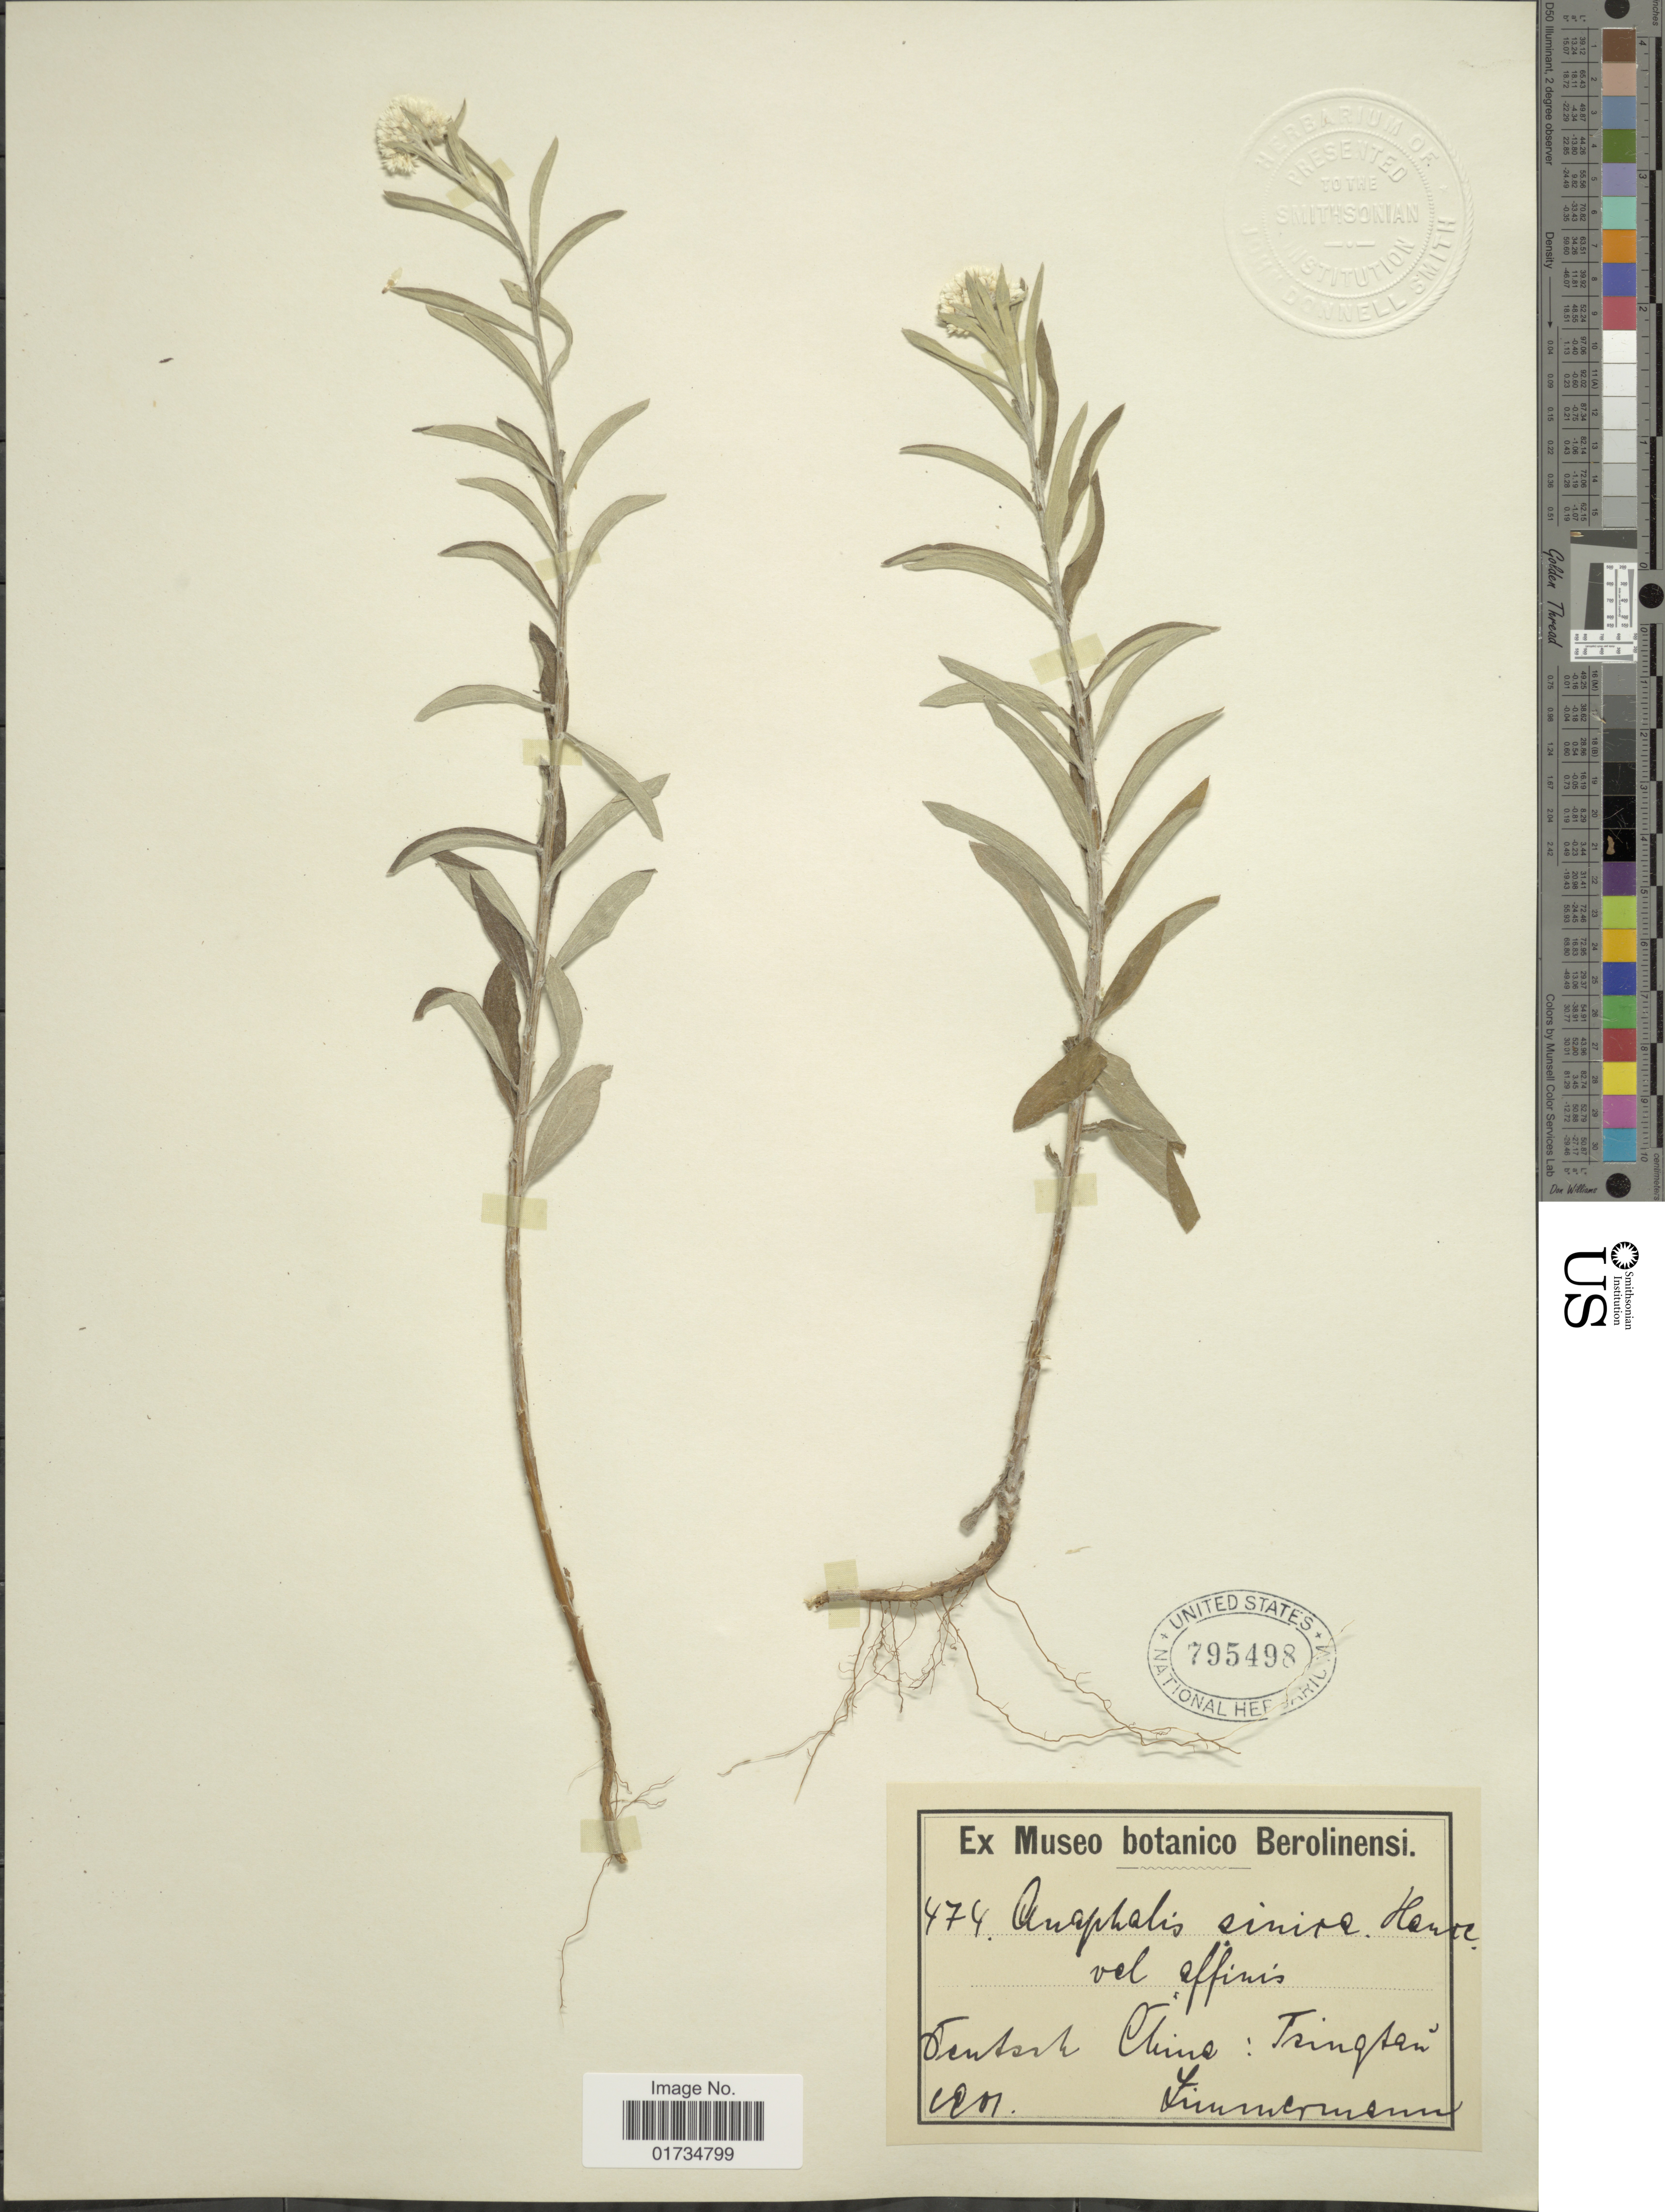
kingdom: Plantae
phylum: Tracheophyta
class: Magnoliopsida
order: Asterales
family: Asteraceae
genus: Anaphalis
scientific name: Anaphalis sinica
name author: Hance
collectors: -- Zimmerman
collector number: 474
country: China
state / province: Qinghai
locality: Tentsik China: Tsinghai [interpreted]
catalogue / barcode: US 795498